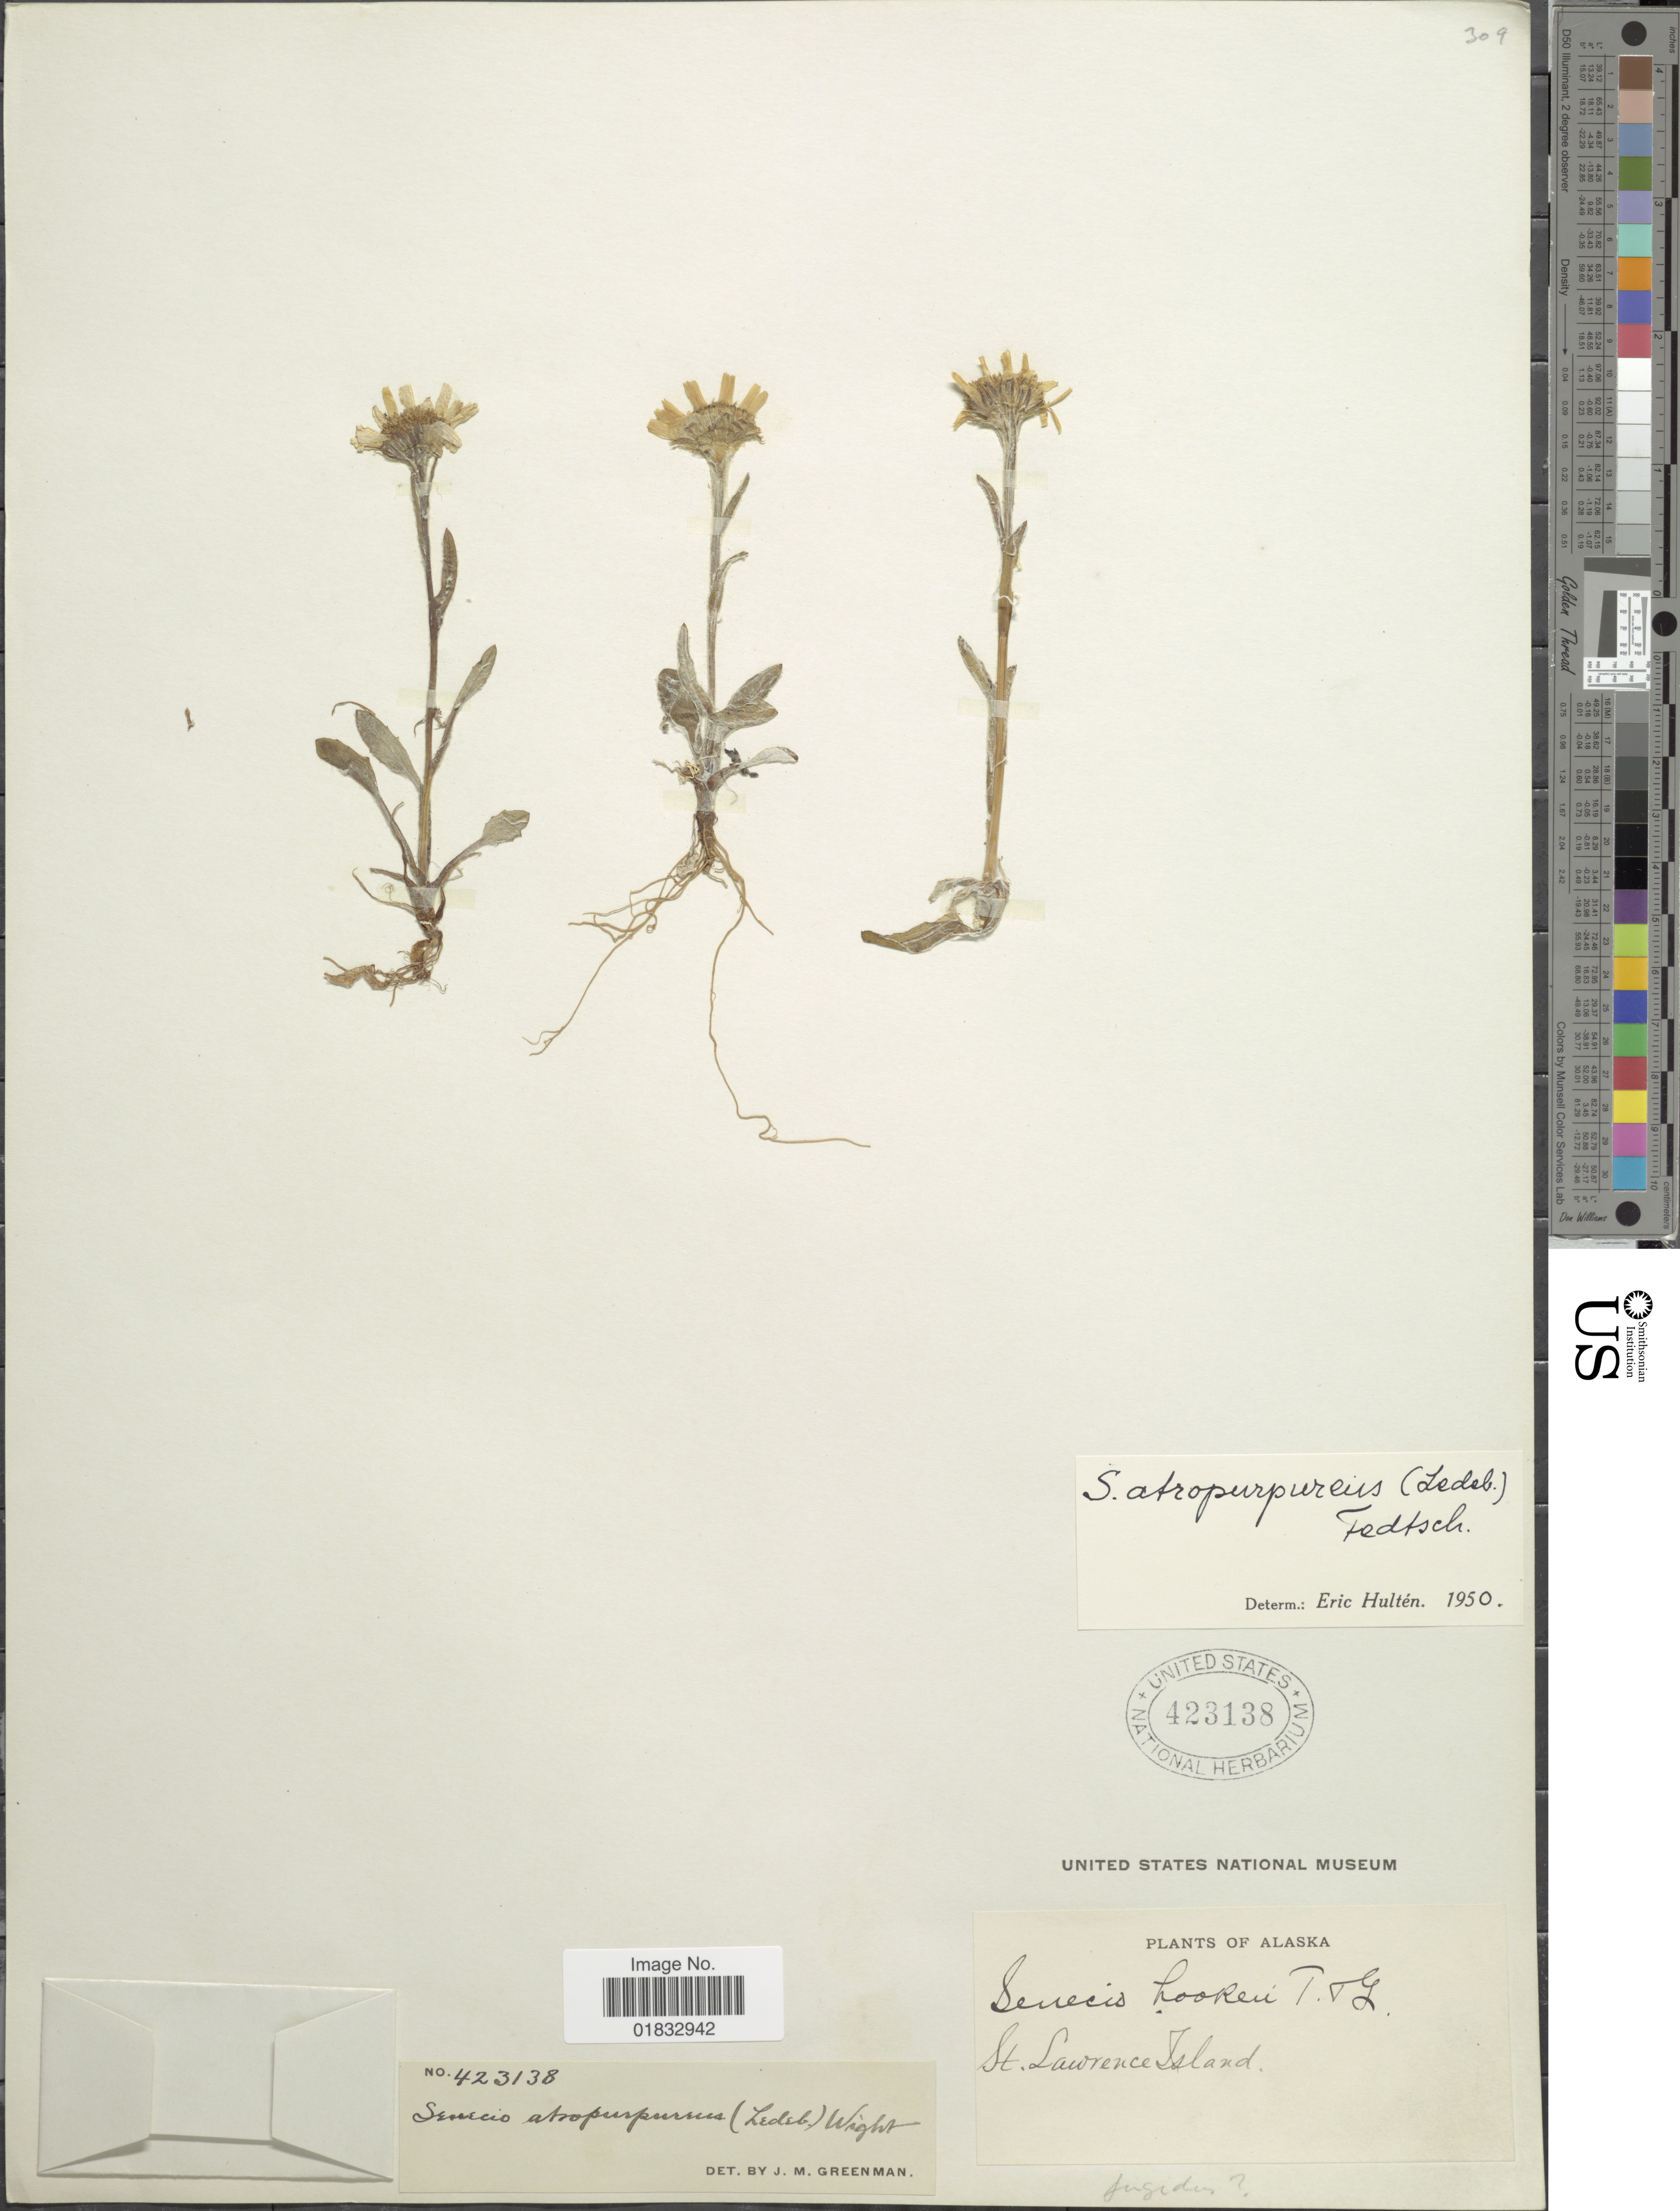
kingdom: Plantae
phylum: Tracheophyta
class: Magnoliopsida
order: Asterales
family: Asteraceae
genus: Tephroseris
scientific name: Tephroseris frigida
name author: (Richardson) Holub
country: United States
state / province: Alaska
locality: St Lawrence Island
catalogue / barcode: US 423138